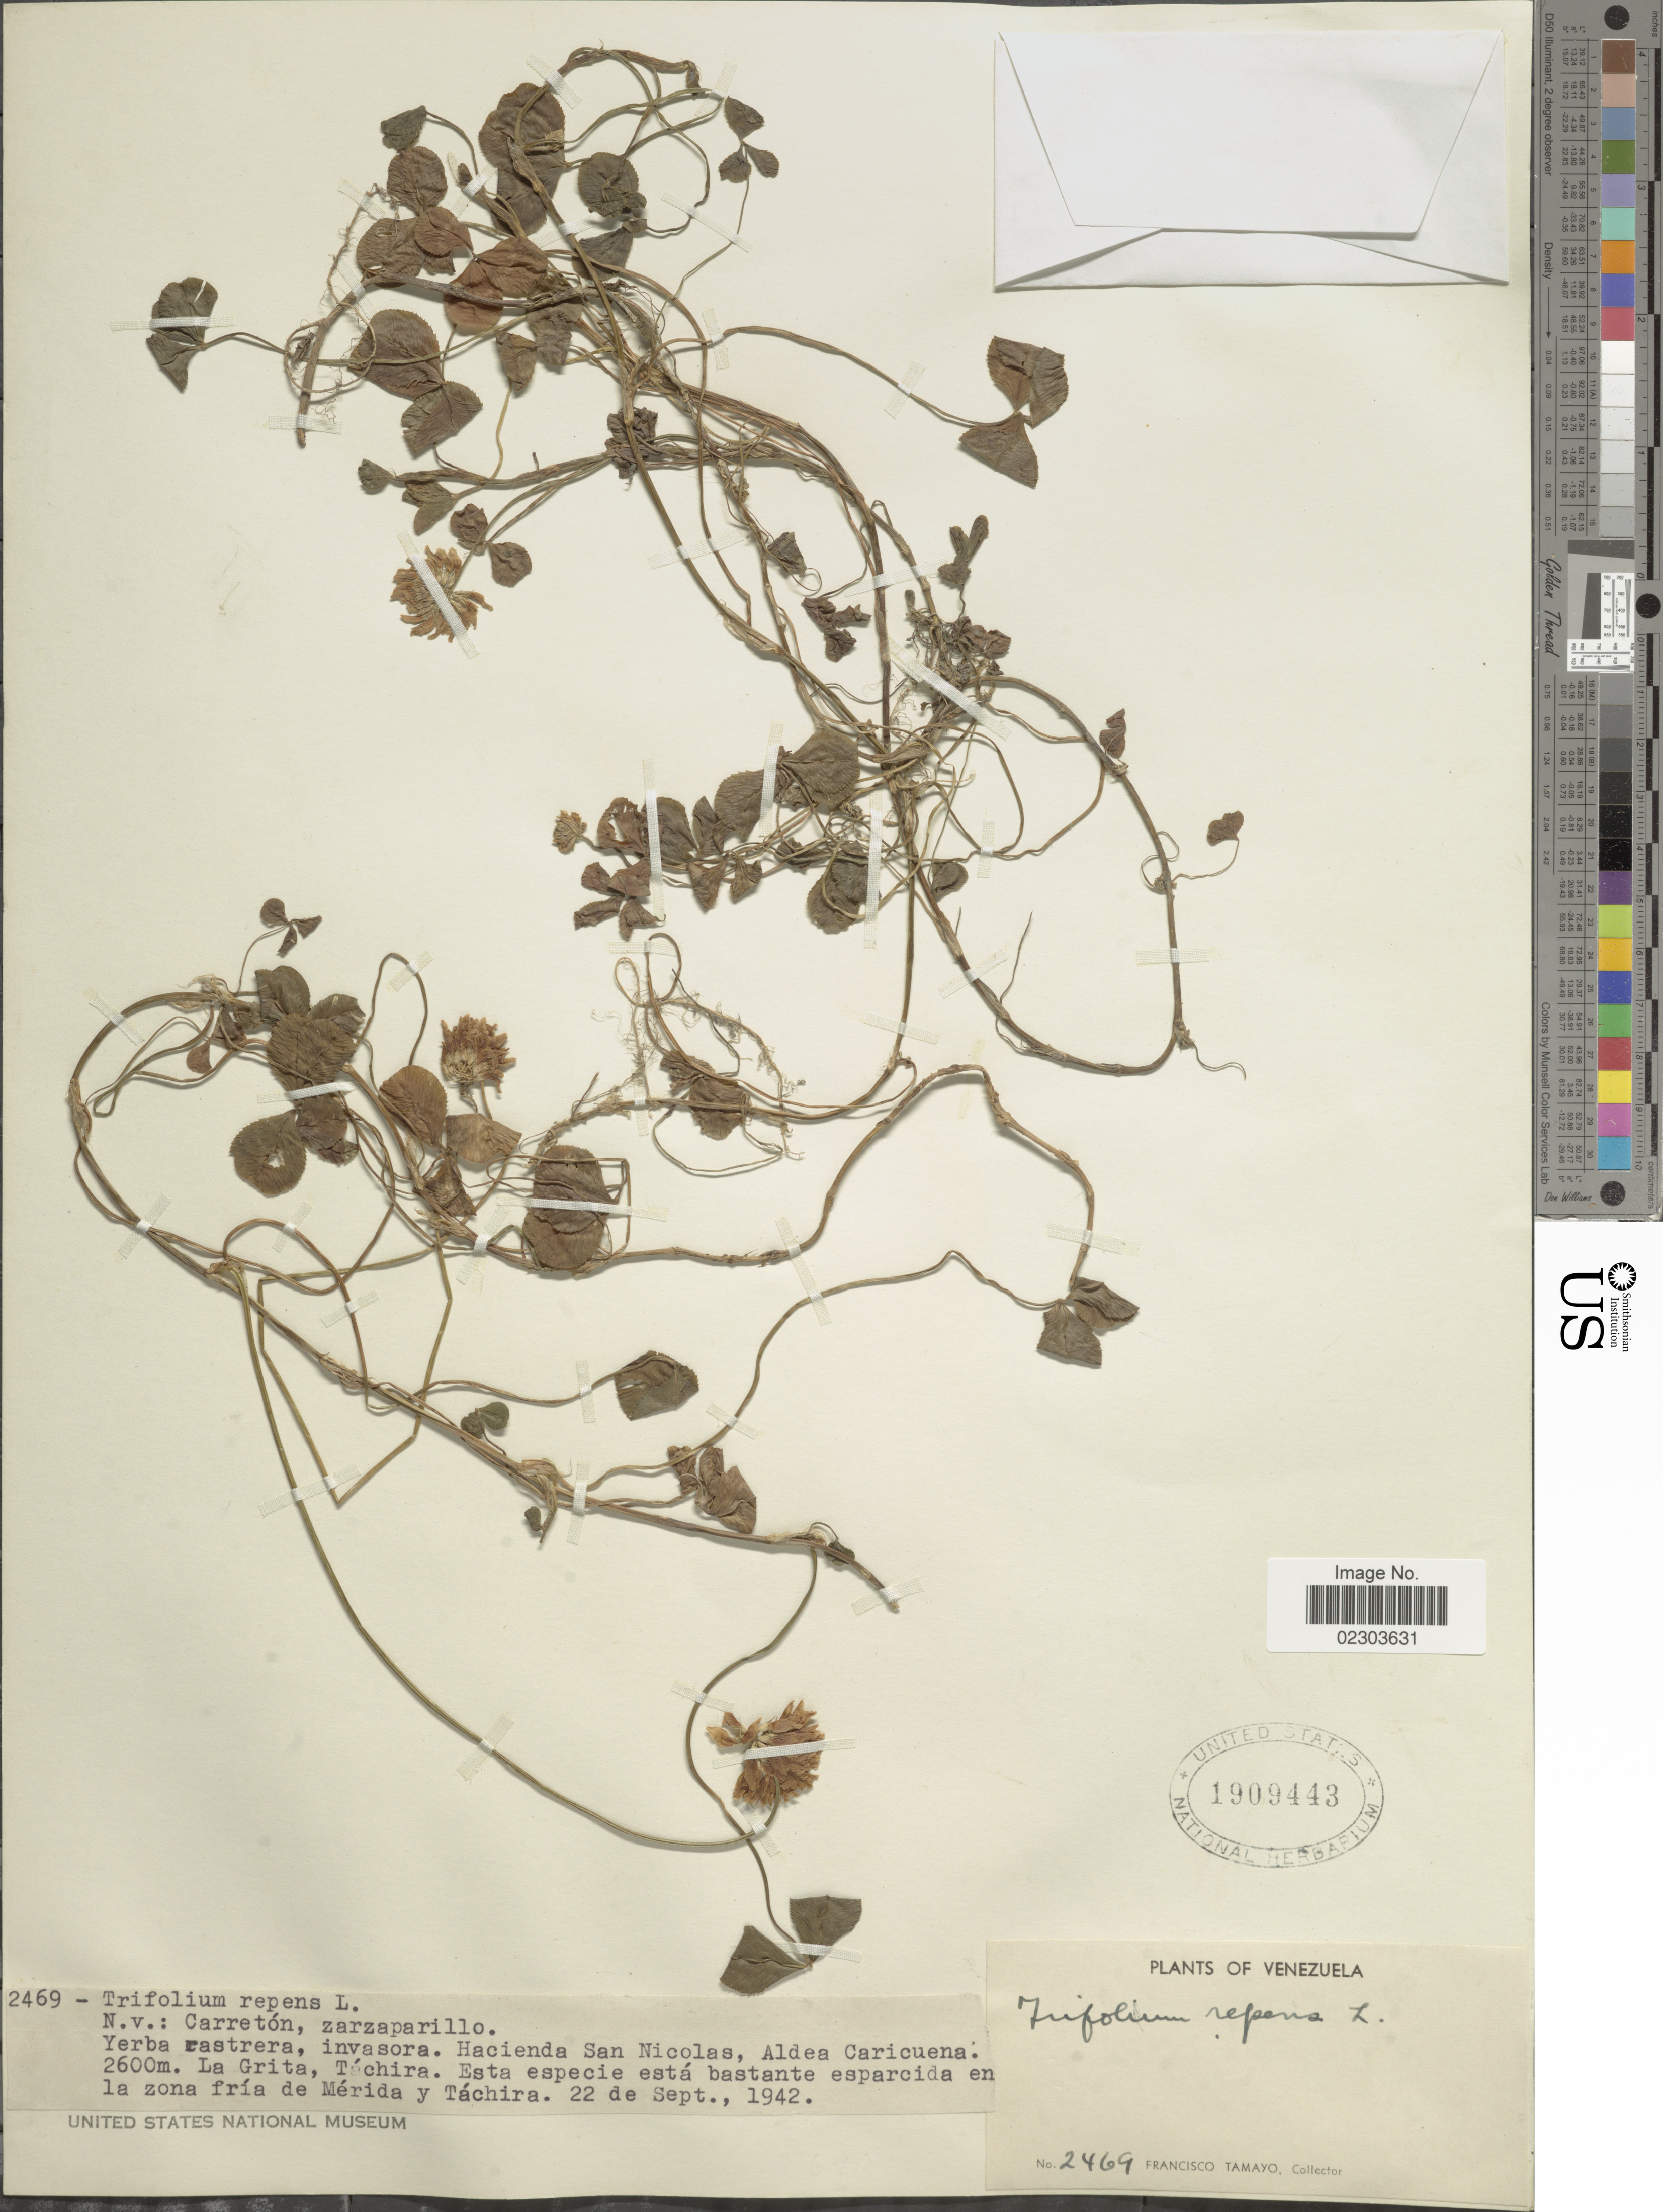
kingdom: Plantae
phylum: Tracheophyta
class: Magnoliopsida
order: Fabales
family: Fabaceae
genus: Trifolium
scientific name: Trifolium repens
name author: L.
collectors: F. Tamayo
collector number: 2469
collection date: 1942-09-22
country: Venezuela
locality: Hacienda San Nicolas, Aldea Caricuena, La Grita, esta especie está bastante esparcida en la zona fría de Mérida y Táchira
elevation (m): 2600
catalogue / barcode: US 1909443